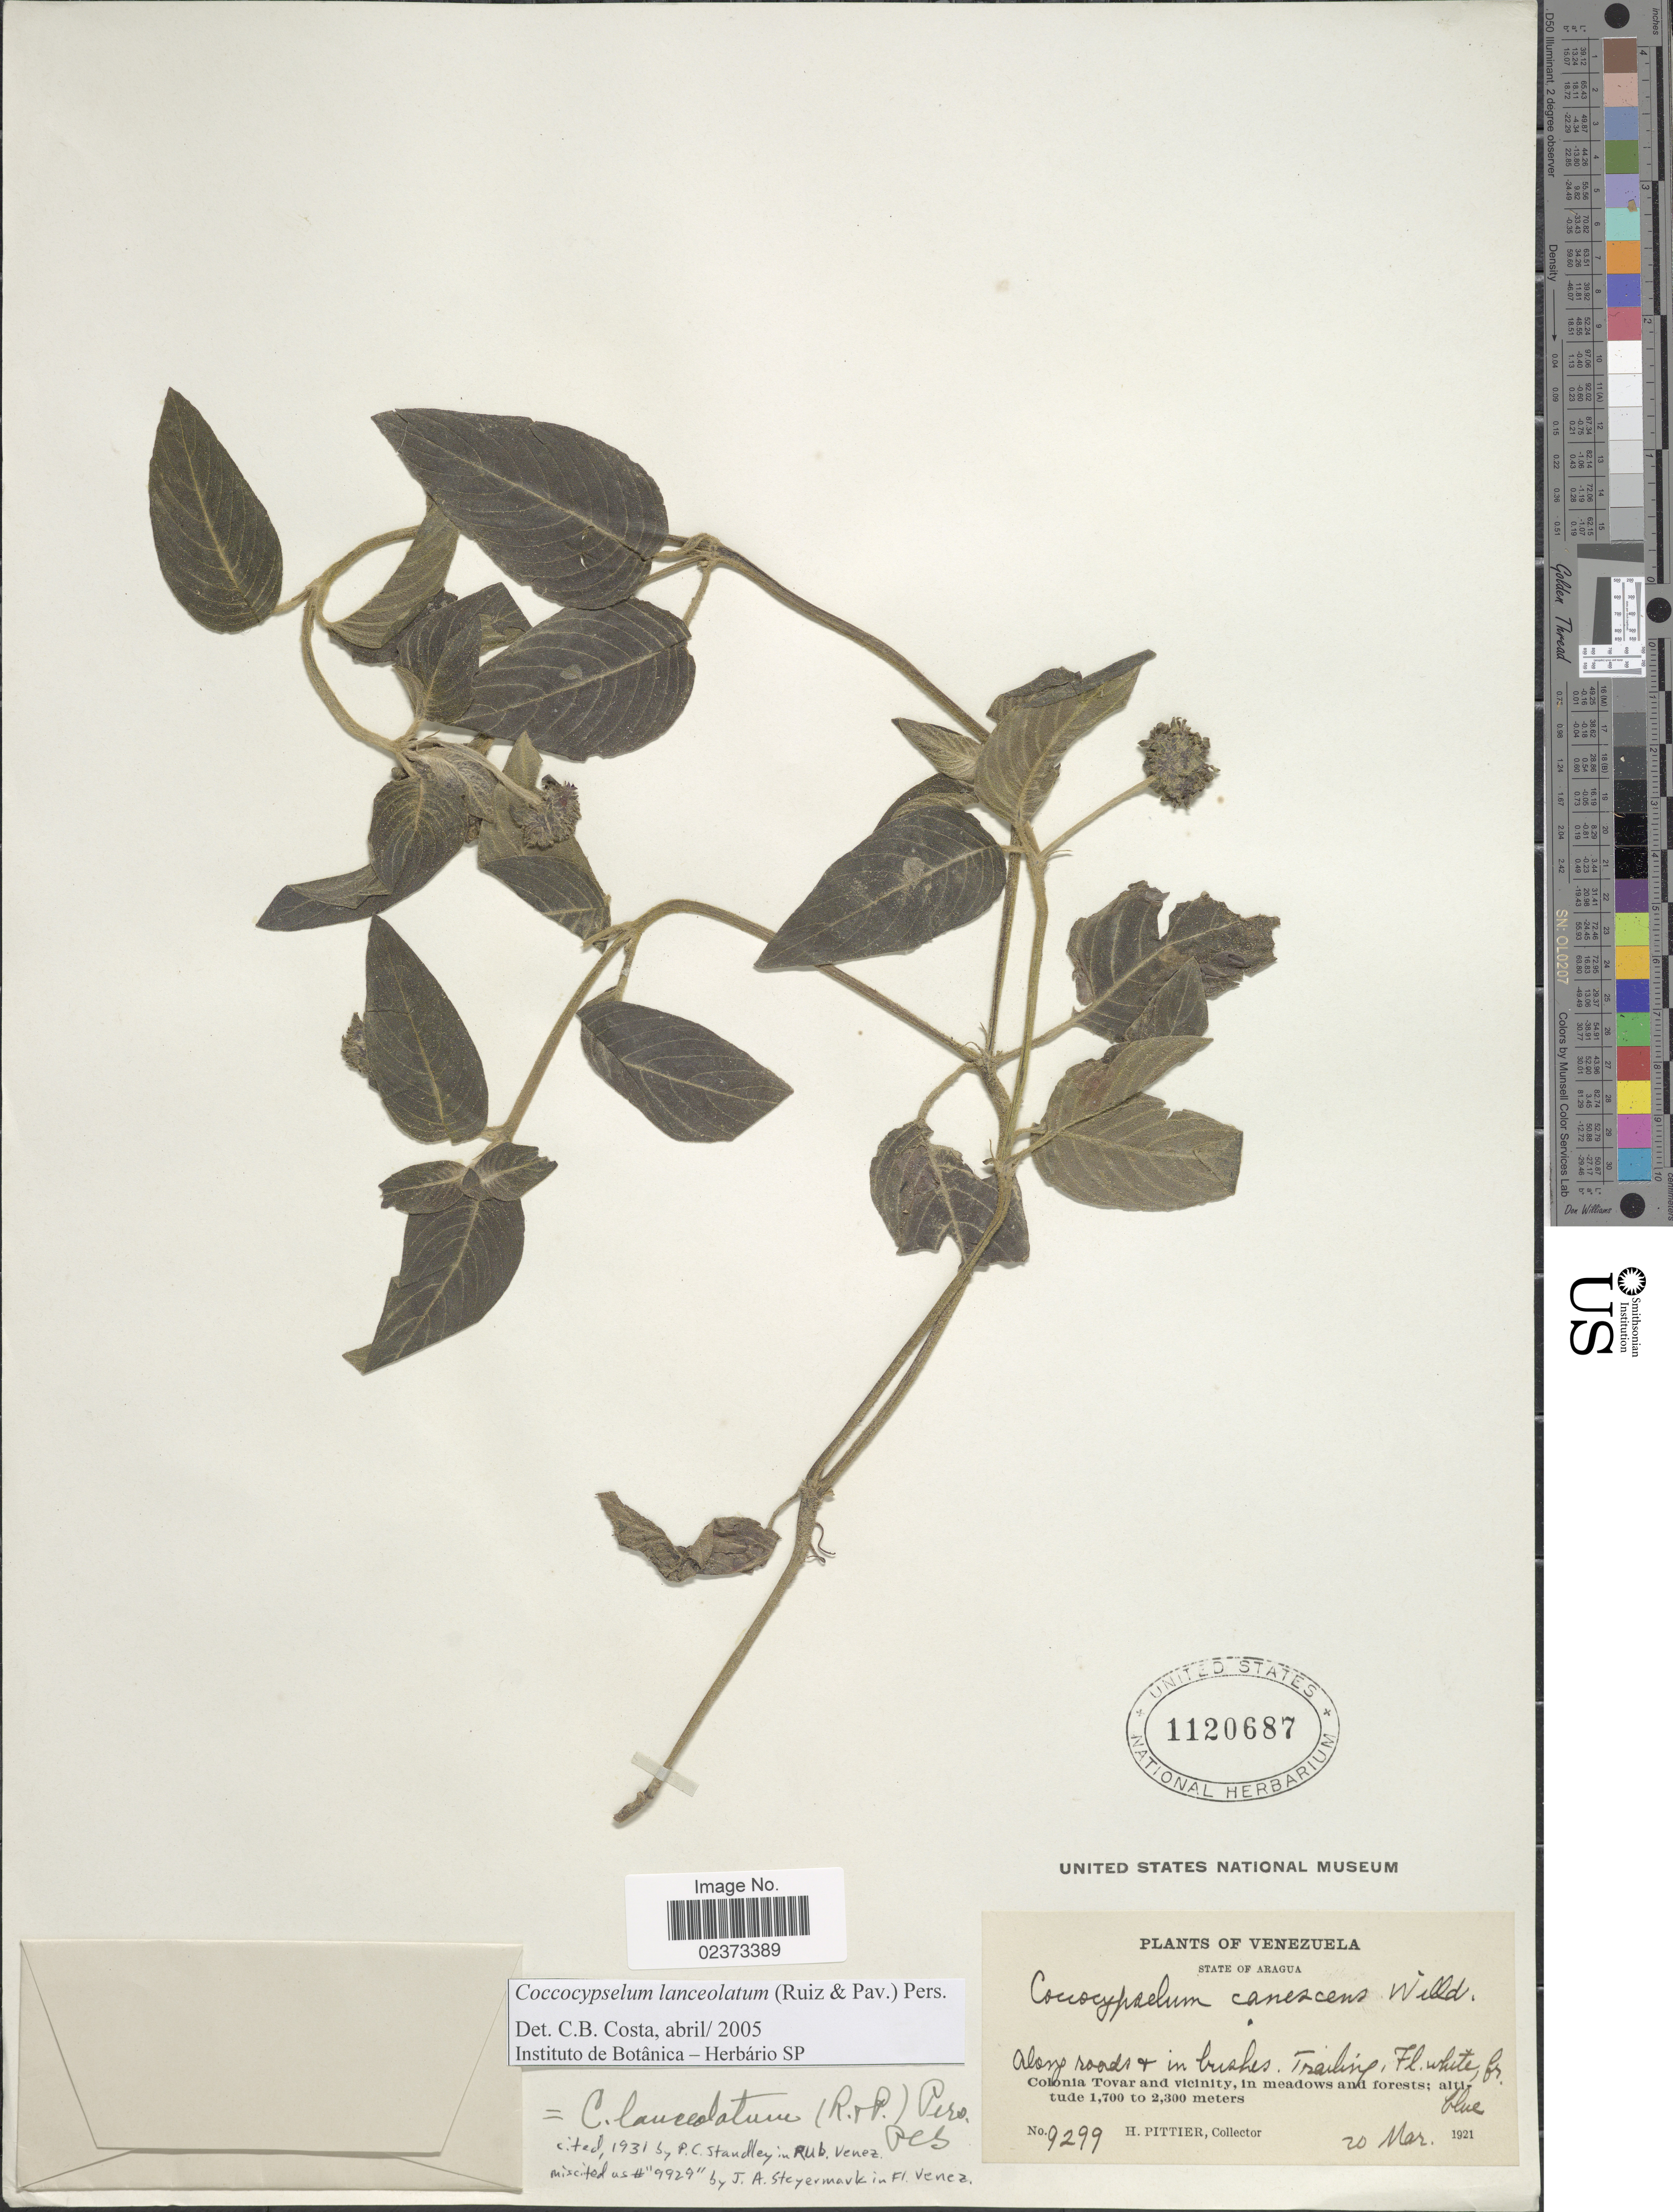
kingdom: Plantae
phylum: Tracheophyta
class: Magnoliopsida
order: Gentianales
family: Rubiaceae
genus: Coccocypselum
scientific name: Coccocypselum lanceolatum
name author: (Ruiz & Pav.) Pers.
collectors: H. F. Pittier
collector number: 9299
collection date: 1921-03-20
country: Venezuela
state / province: Aragua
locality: Along roads + brushes, Trailing, Colonia Tovar and vicinity, in meadows and forests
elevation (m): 1700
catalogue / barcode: US 1120687